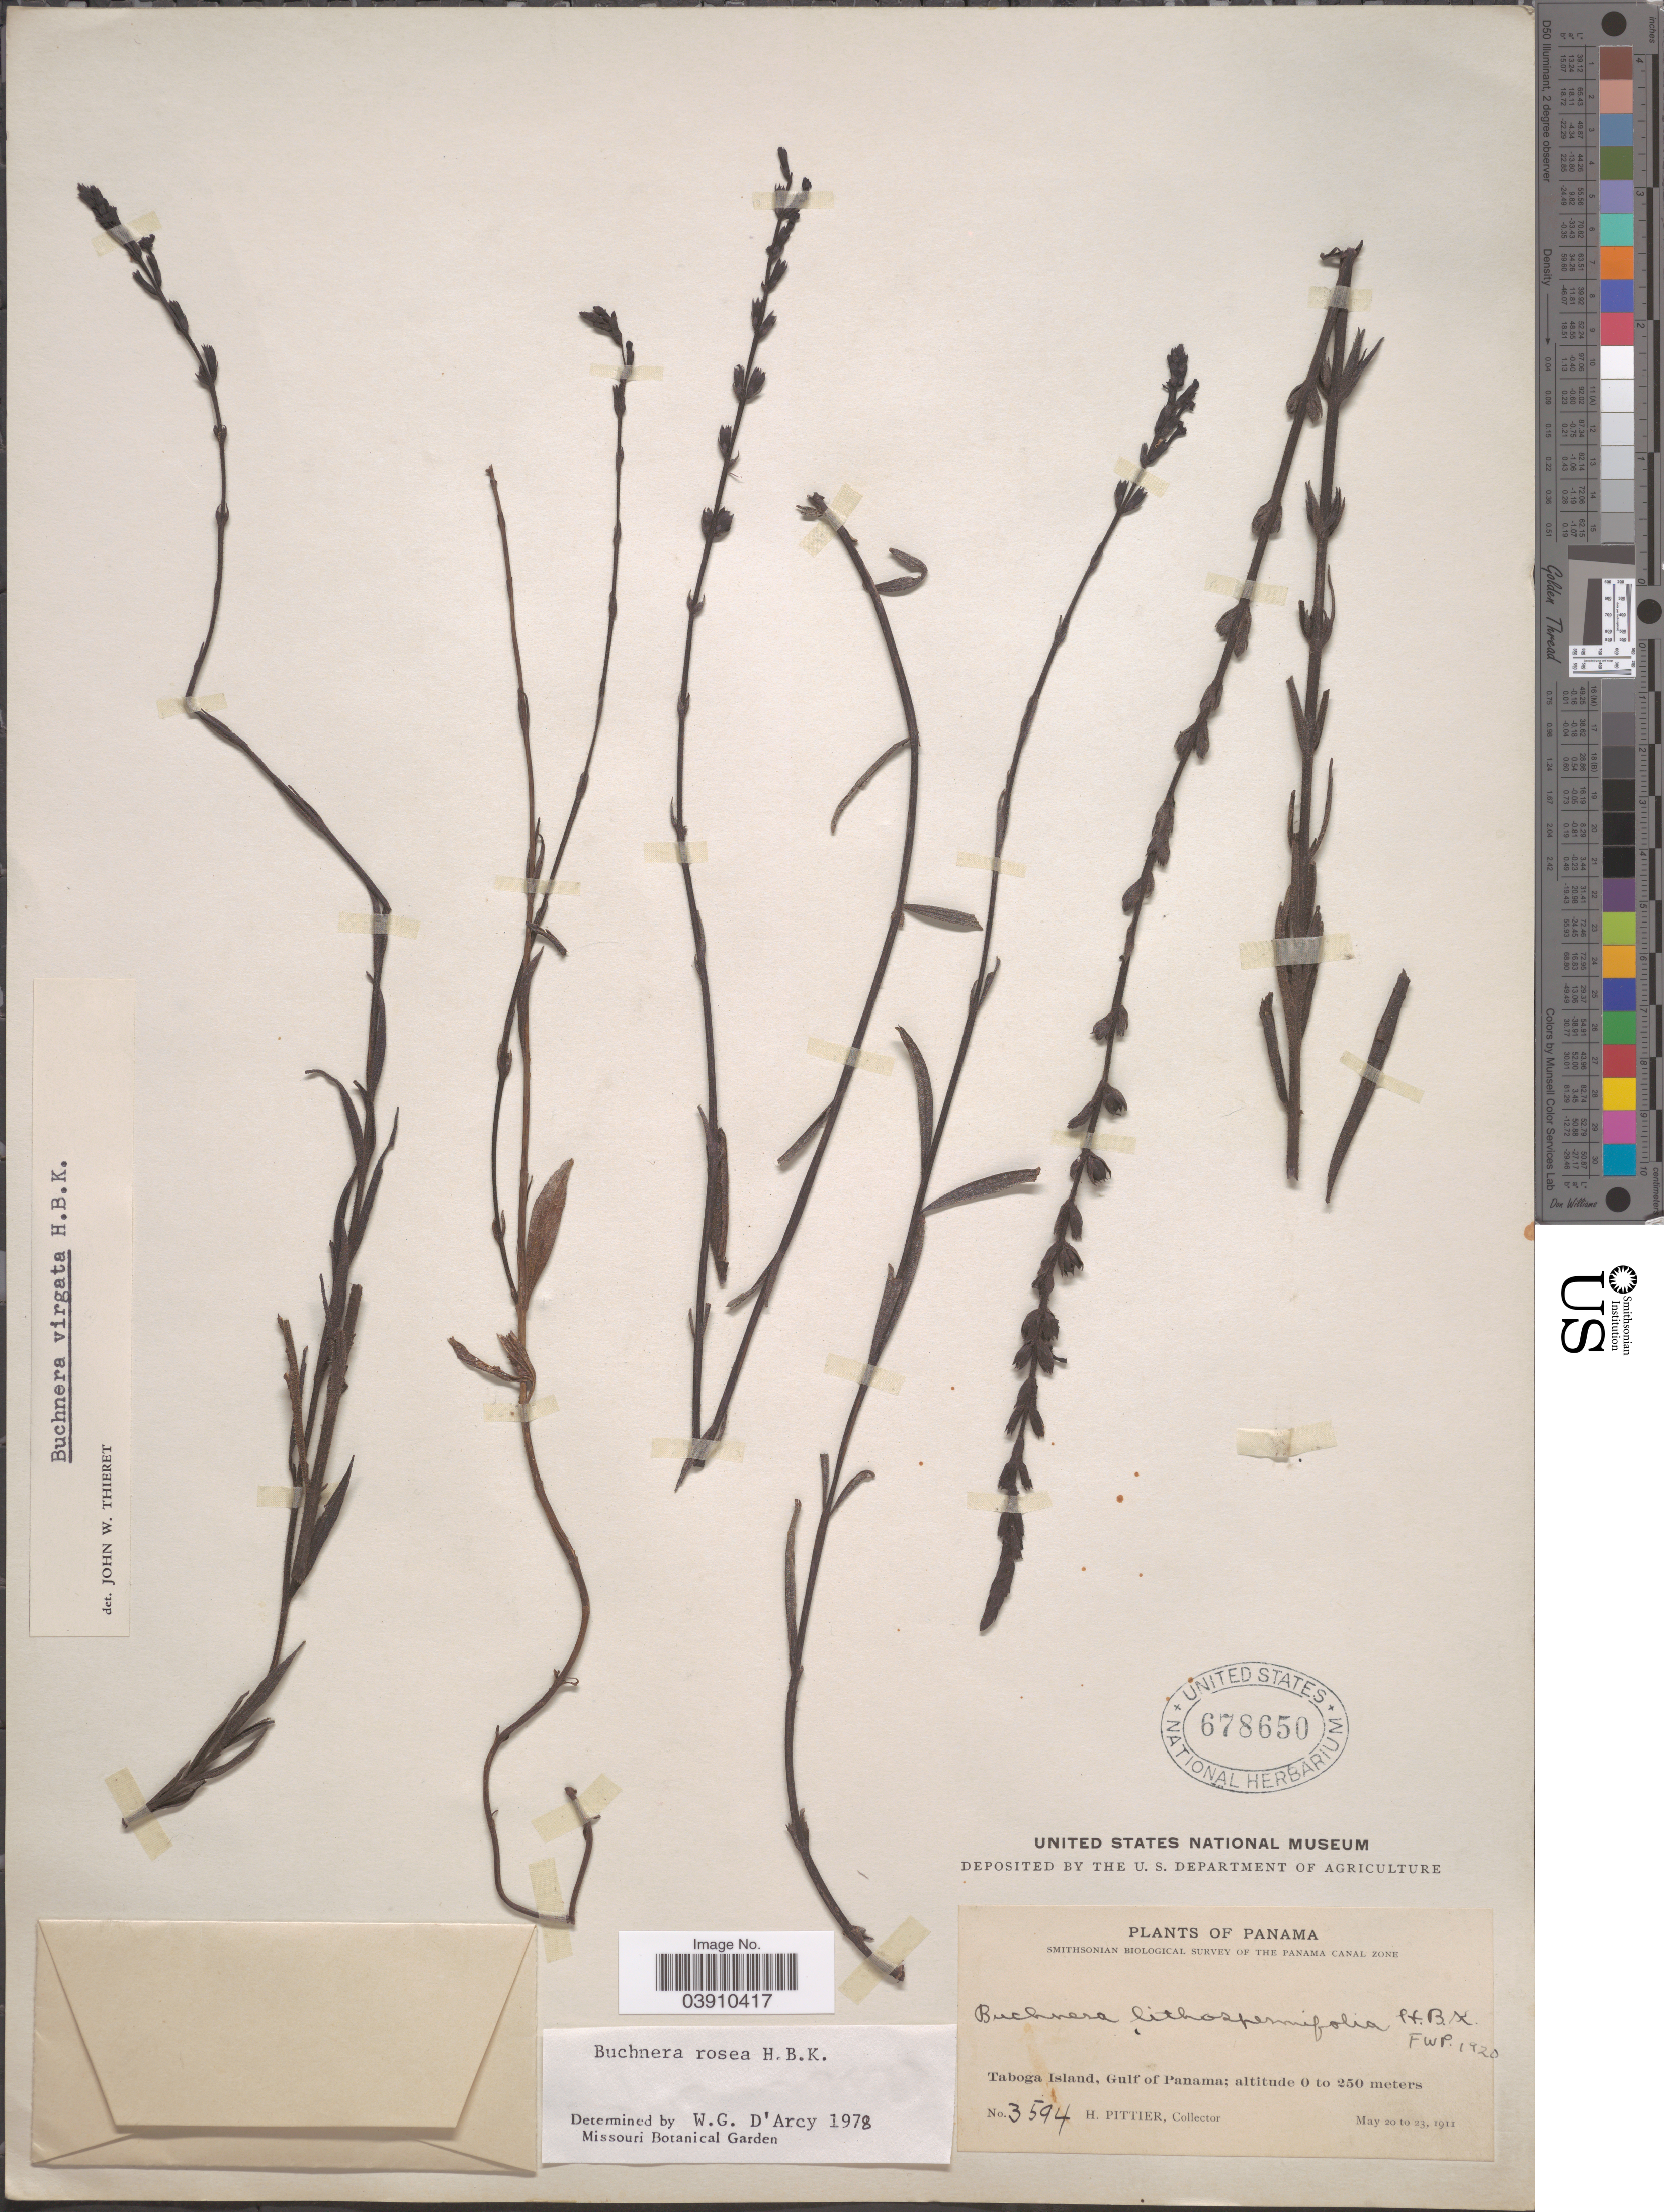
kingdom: Plantae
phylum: Tracheophyta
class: Magnoliopsida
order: Lamiales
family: Orobanchaceae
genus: Buchnera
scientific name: Buchnera rosea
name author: Kunth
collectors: H. F. Pittier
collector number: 3594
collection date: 1911-05-20/1911-05-23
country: Panama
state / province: Panamá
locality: Panama Canal Zone. Taboga Island, Gulf of Panama.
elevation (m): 0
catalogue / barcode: US 678650